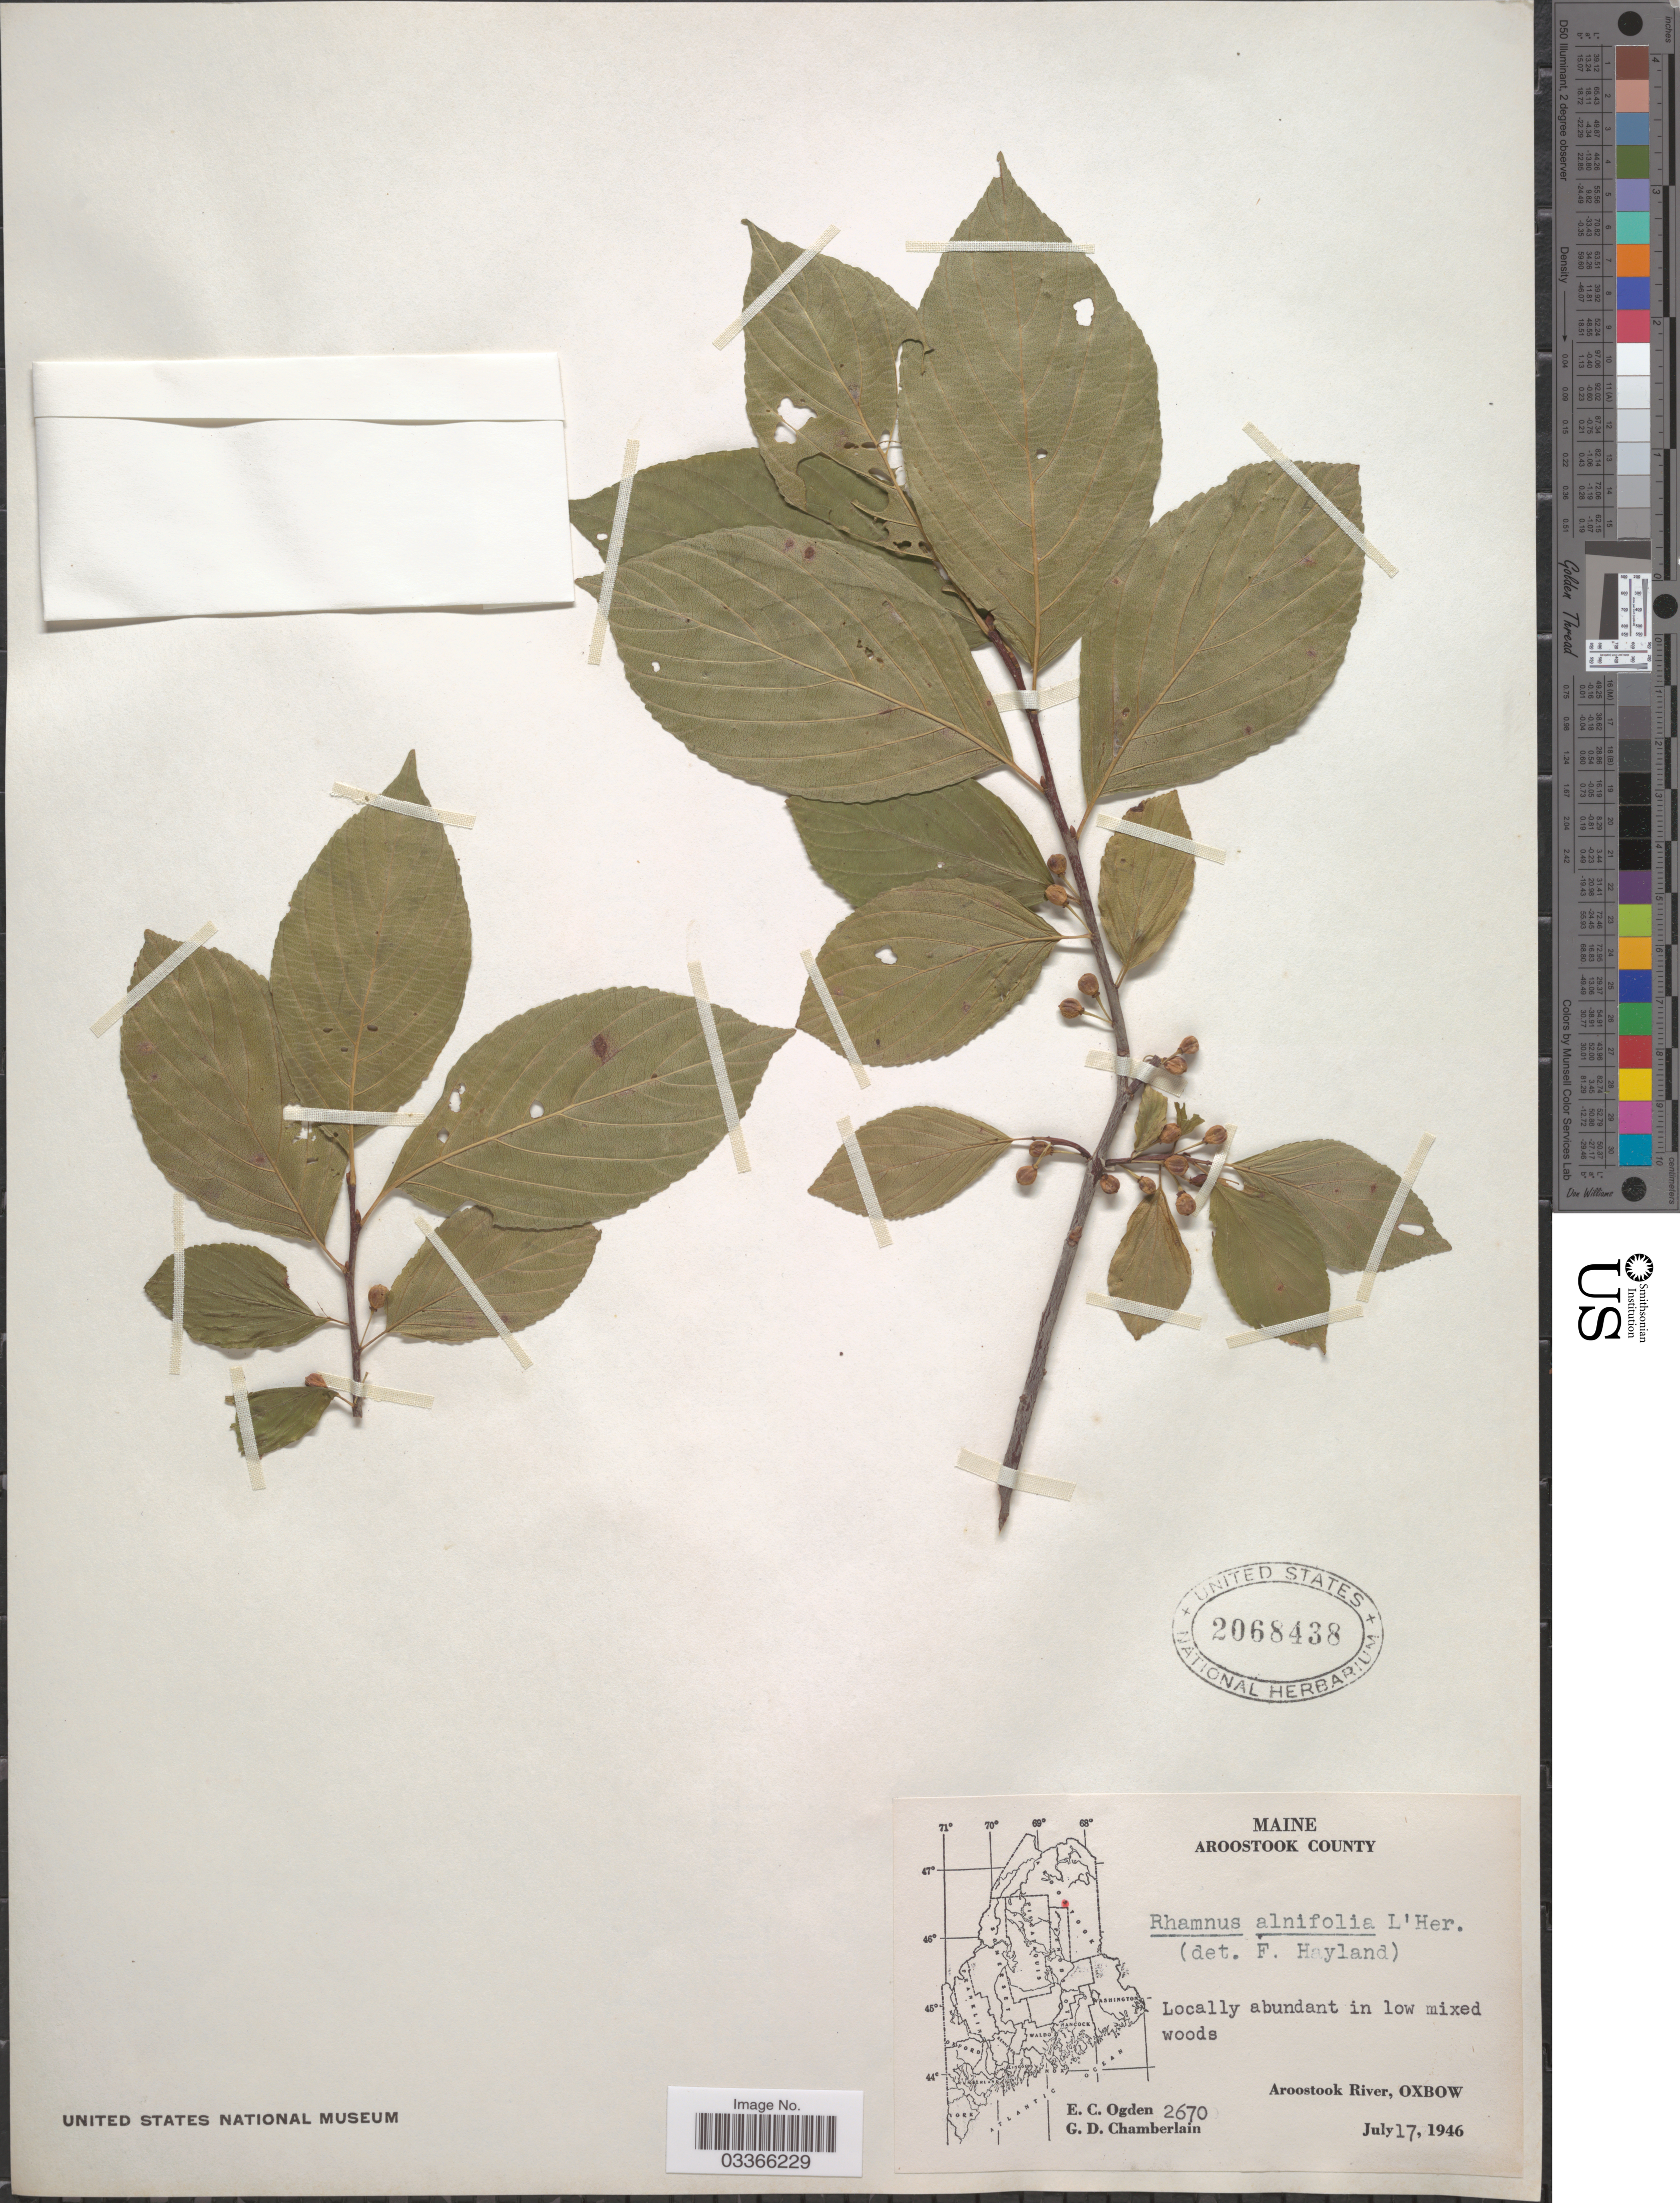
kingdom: Plantae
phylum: Tracheophyta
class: Magnoliopsida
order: Rosales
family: Rhamnaceae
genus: Rhamnus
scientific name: Rhamnus alnifolia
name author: L'Hér.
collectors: E. Ogden & G. D. Chamberlain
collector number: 2670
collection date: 1946-07-17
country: United States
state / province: Maine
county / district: Aroostook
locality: Aroostook River, Oxbow.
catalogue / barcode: US 2068438